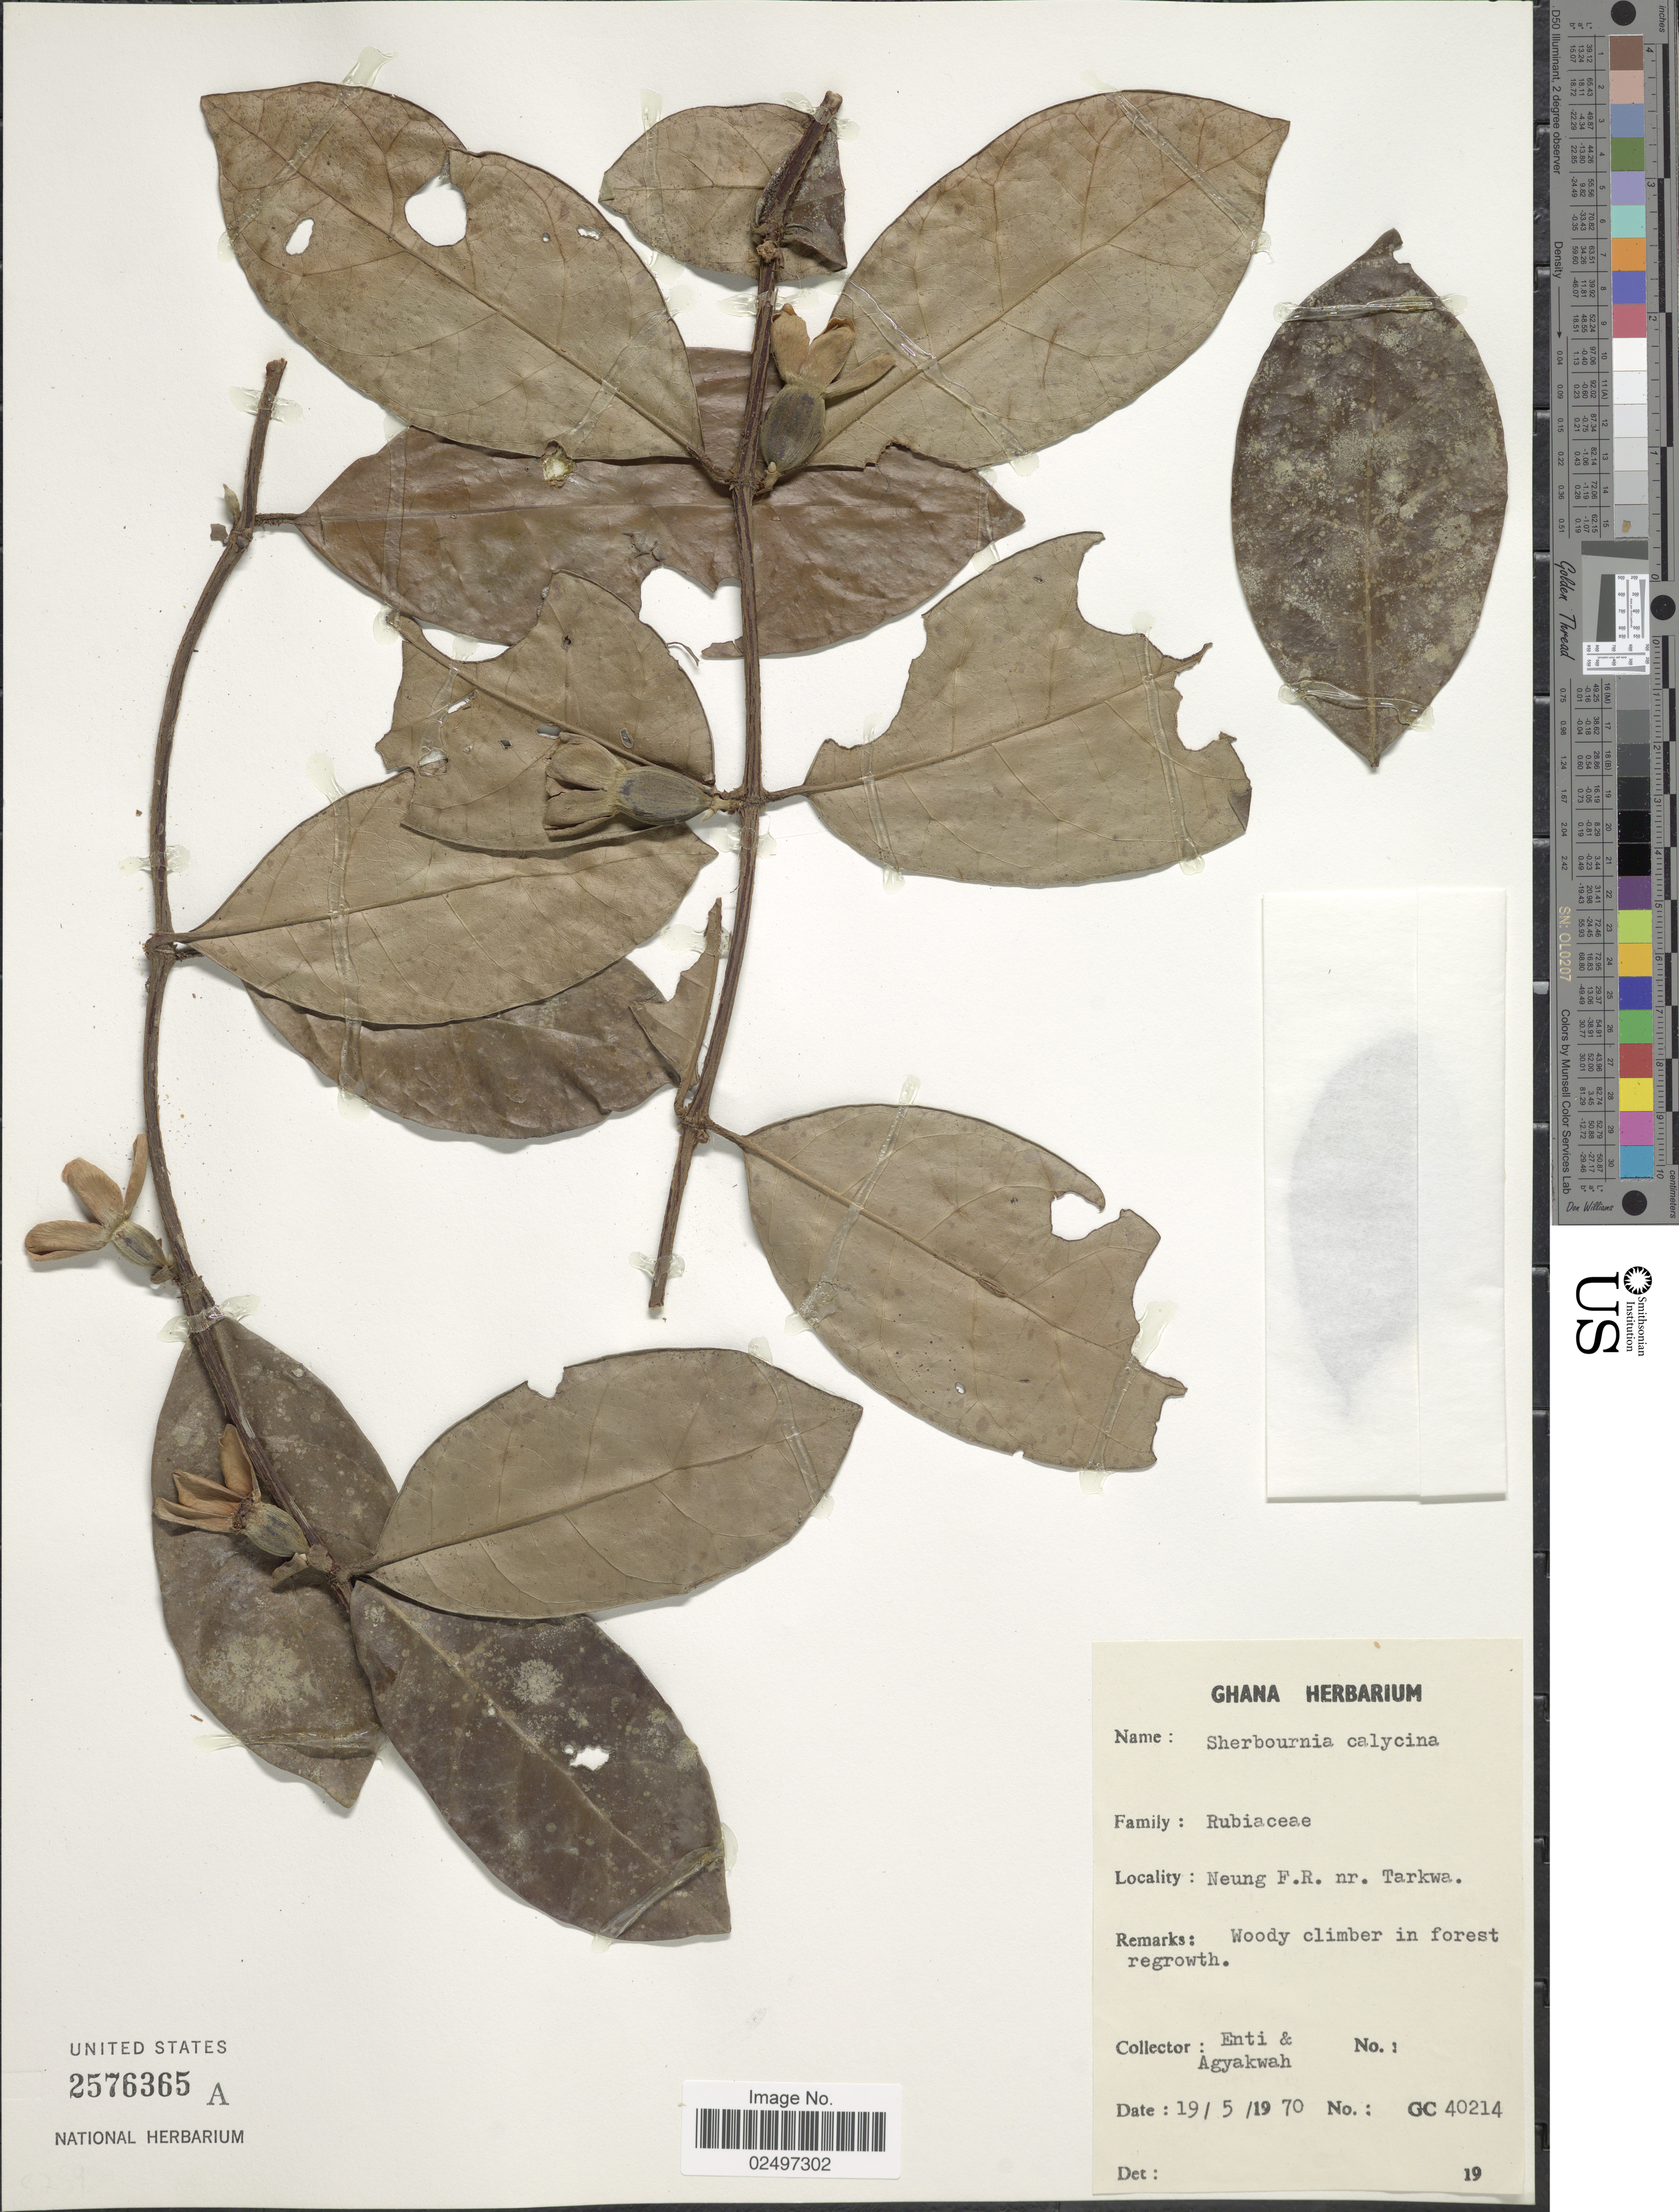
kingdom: Plantae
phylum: Tracheophyta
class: Magnoliopsida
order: Gentianales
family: Rubiaceae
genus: Sherbournia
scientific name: Sherbournia calycina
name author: (G. Don) Hua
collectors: -. Enti & Agyakwah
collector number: GC 40214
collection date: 1970-05-19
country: Ghana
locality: Neung F.R. nr. Tarkwa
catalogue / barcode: US 2576365A